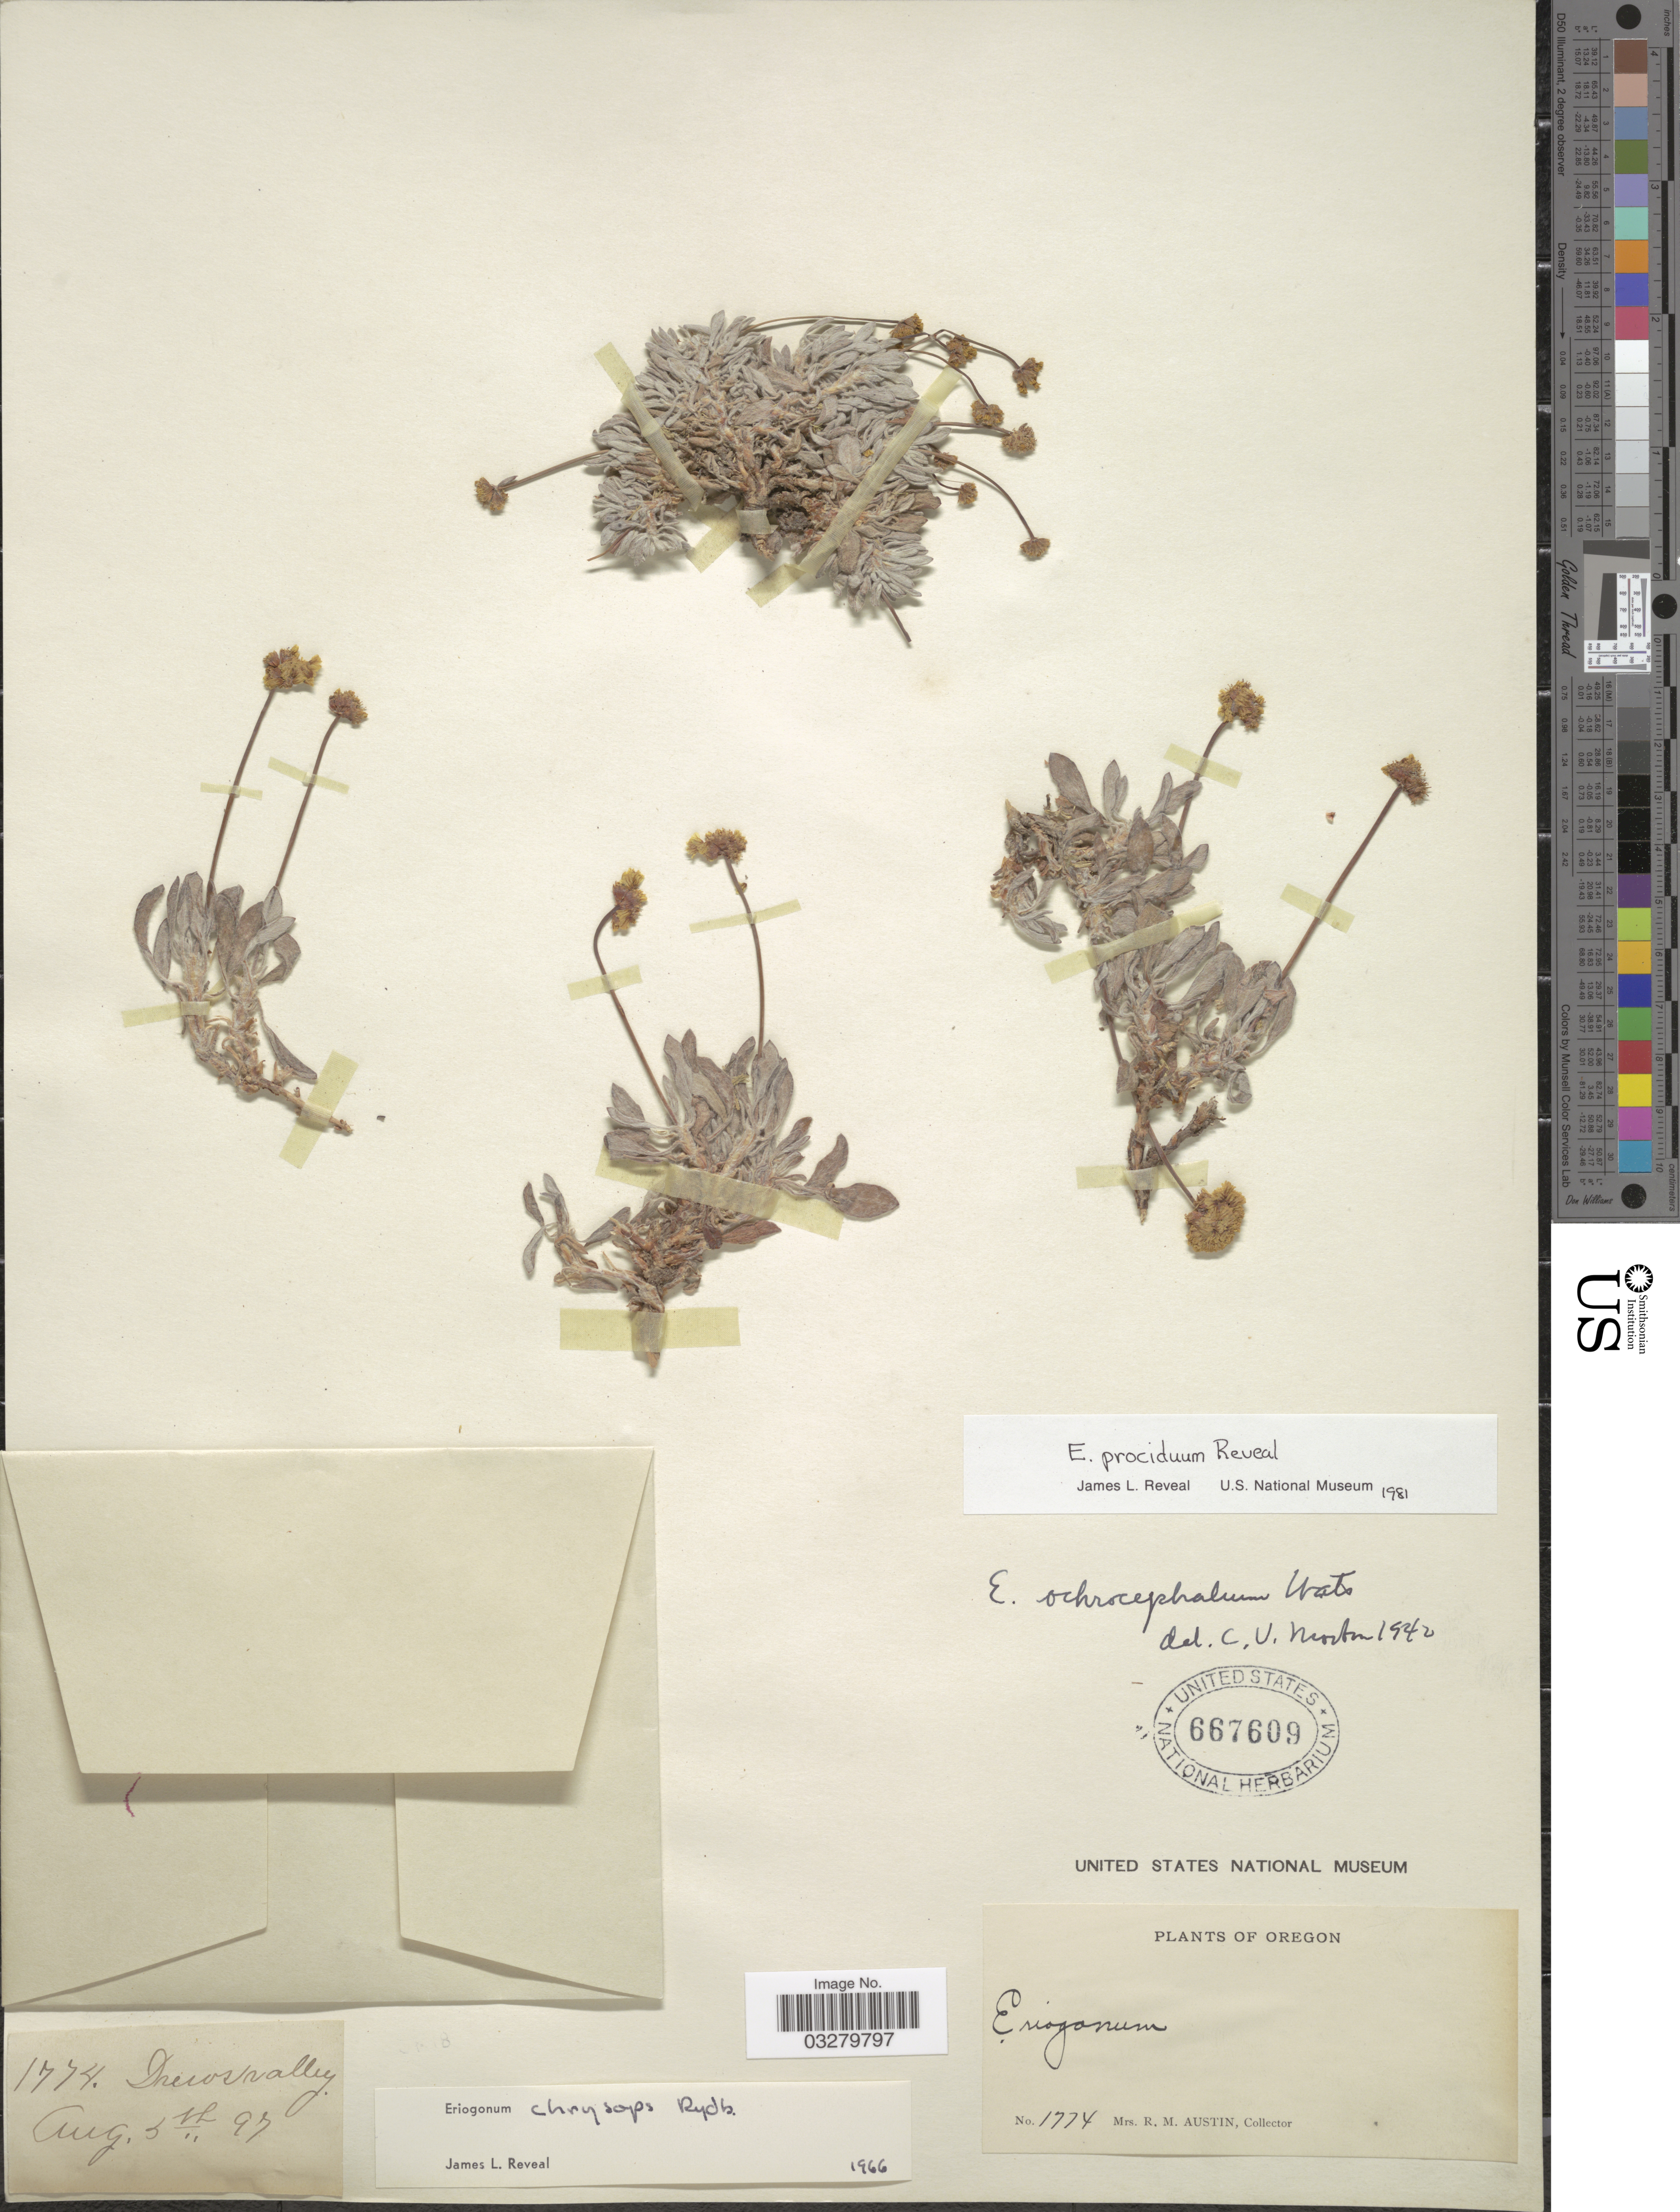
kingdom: Plantae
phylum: Tracheophyta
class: Magnoliopsida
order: Caryophyllales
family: Polygonaceae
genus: Eriogonum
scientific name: Eriogonum prociduum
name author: Reveal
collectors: R. Austin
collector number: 1774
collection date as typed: Transcribed d/m/y: 6/8/97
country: United States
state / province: Oregon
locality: Drews valley.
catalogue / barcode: US 667609